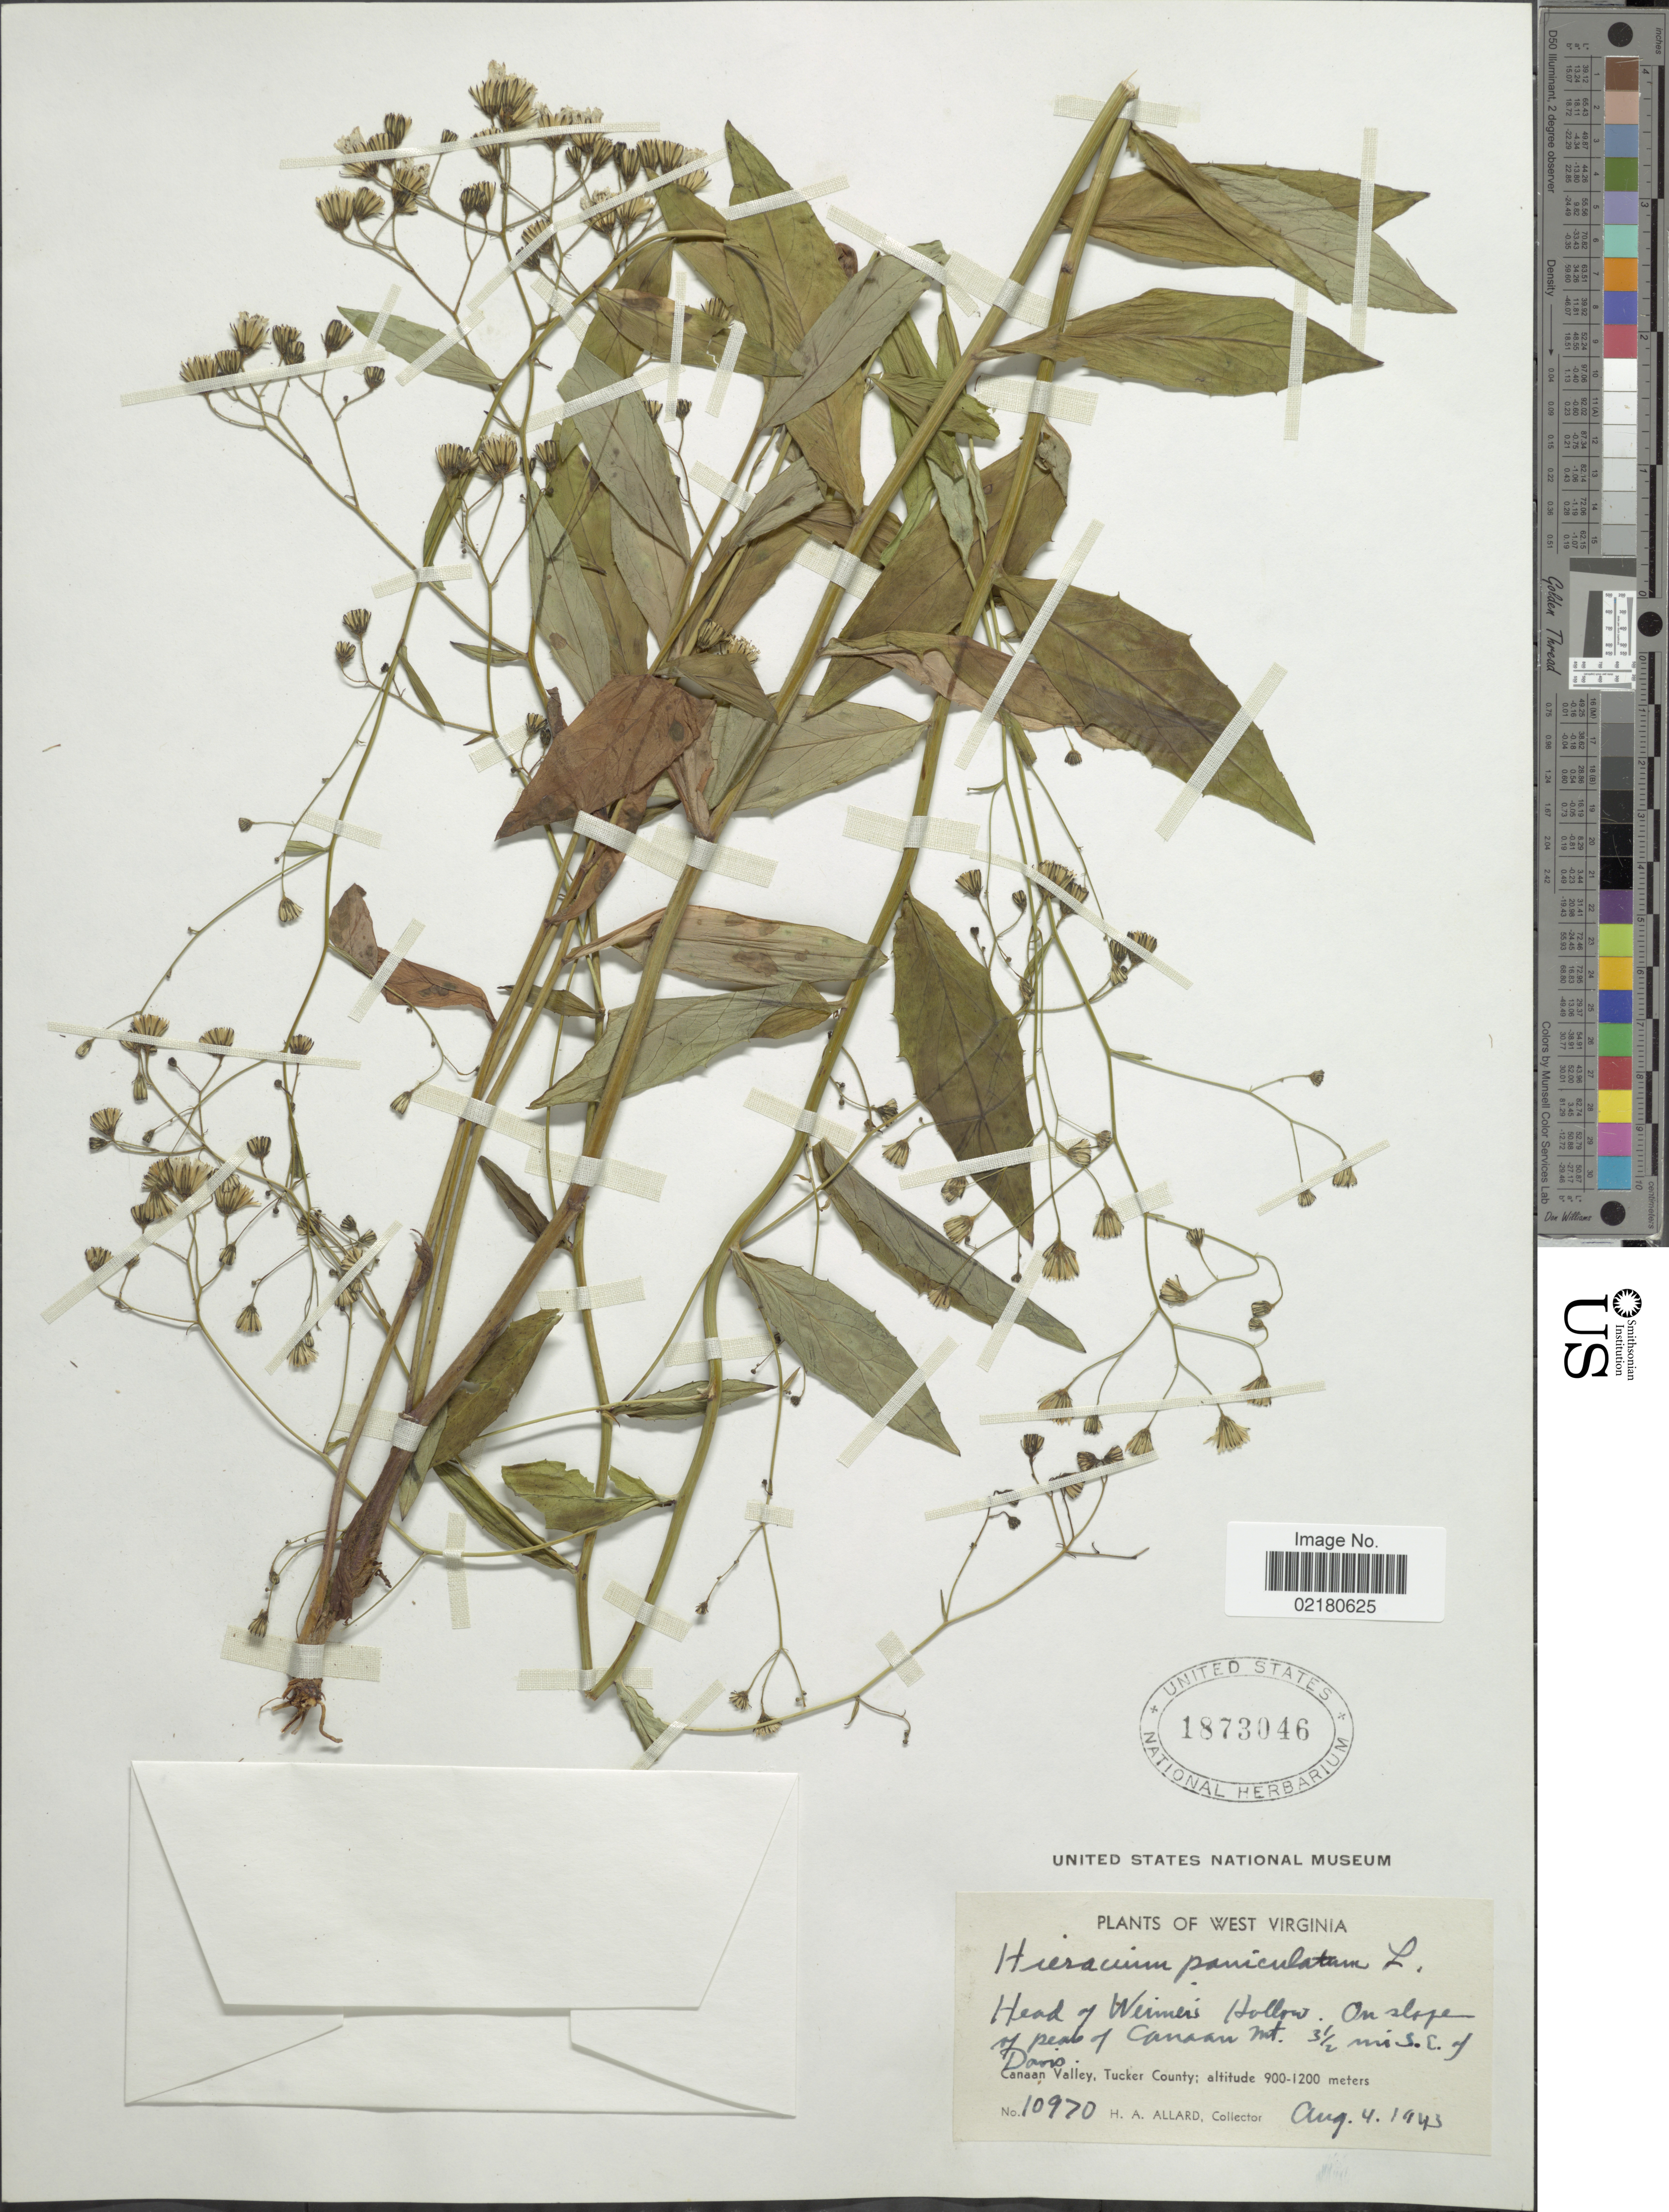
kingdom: Plantae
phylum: Tracheophyta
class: Magnoliopsida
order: Asterales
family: Asteraceae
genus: Hieracium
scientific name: Hieracium paniculatum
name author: L.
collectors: H. A. Allard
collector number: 10970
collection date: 1943-08-04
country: United States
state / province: West Virginia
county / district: Tucker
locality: Head of Weiners Hollow, on slope of peaks of Canaan Mts, 3½ mi. S.E. of Davis, Canaan Valley,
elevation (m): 900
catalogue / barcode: US 1873046